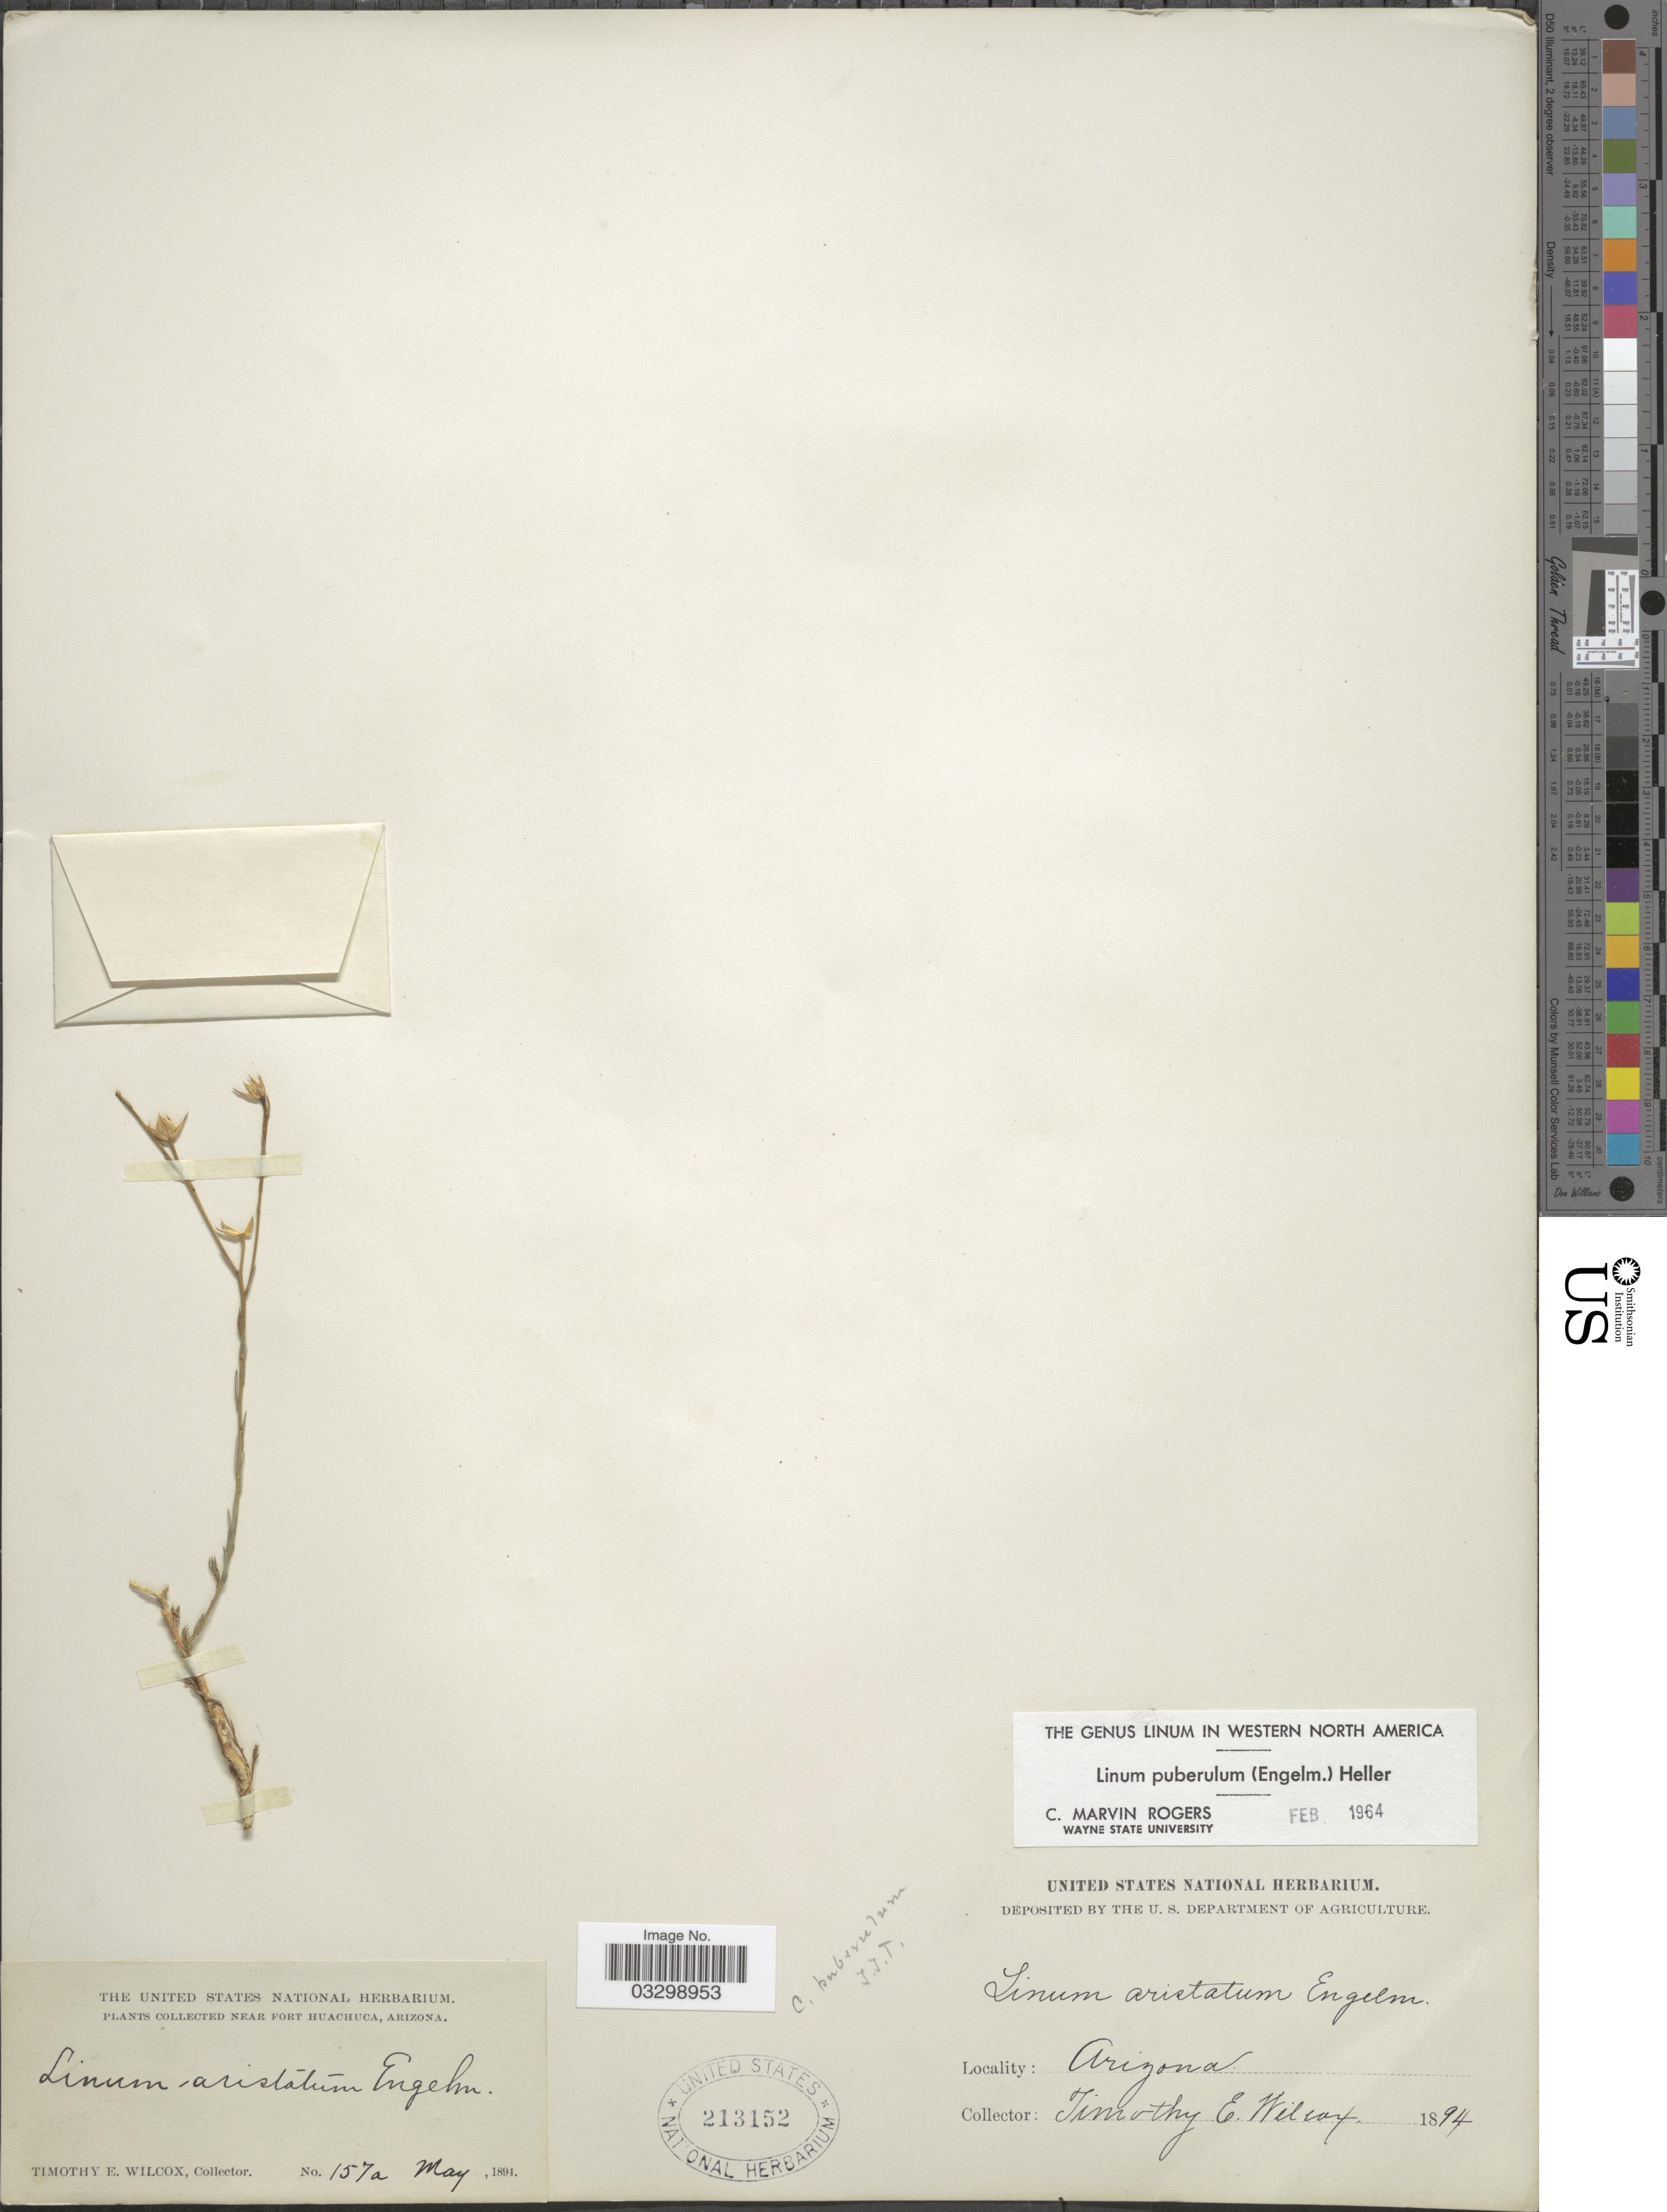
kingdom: Plantae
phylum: Tracheophyta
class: Magnoliopsida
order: Malpighiales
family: Linaceae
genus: Linum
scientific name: Linum puberulum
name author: (Engelm.) A. Heller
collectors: T. E. Wilcox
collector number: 157a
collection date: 1894-05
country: United States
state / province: Arizona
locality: Near Fort Huachuca.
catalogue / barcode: US 213152